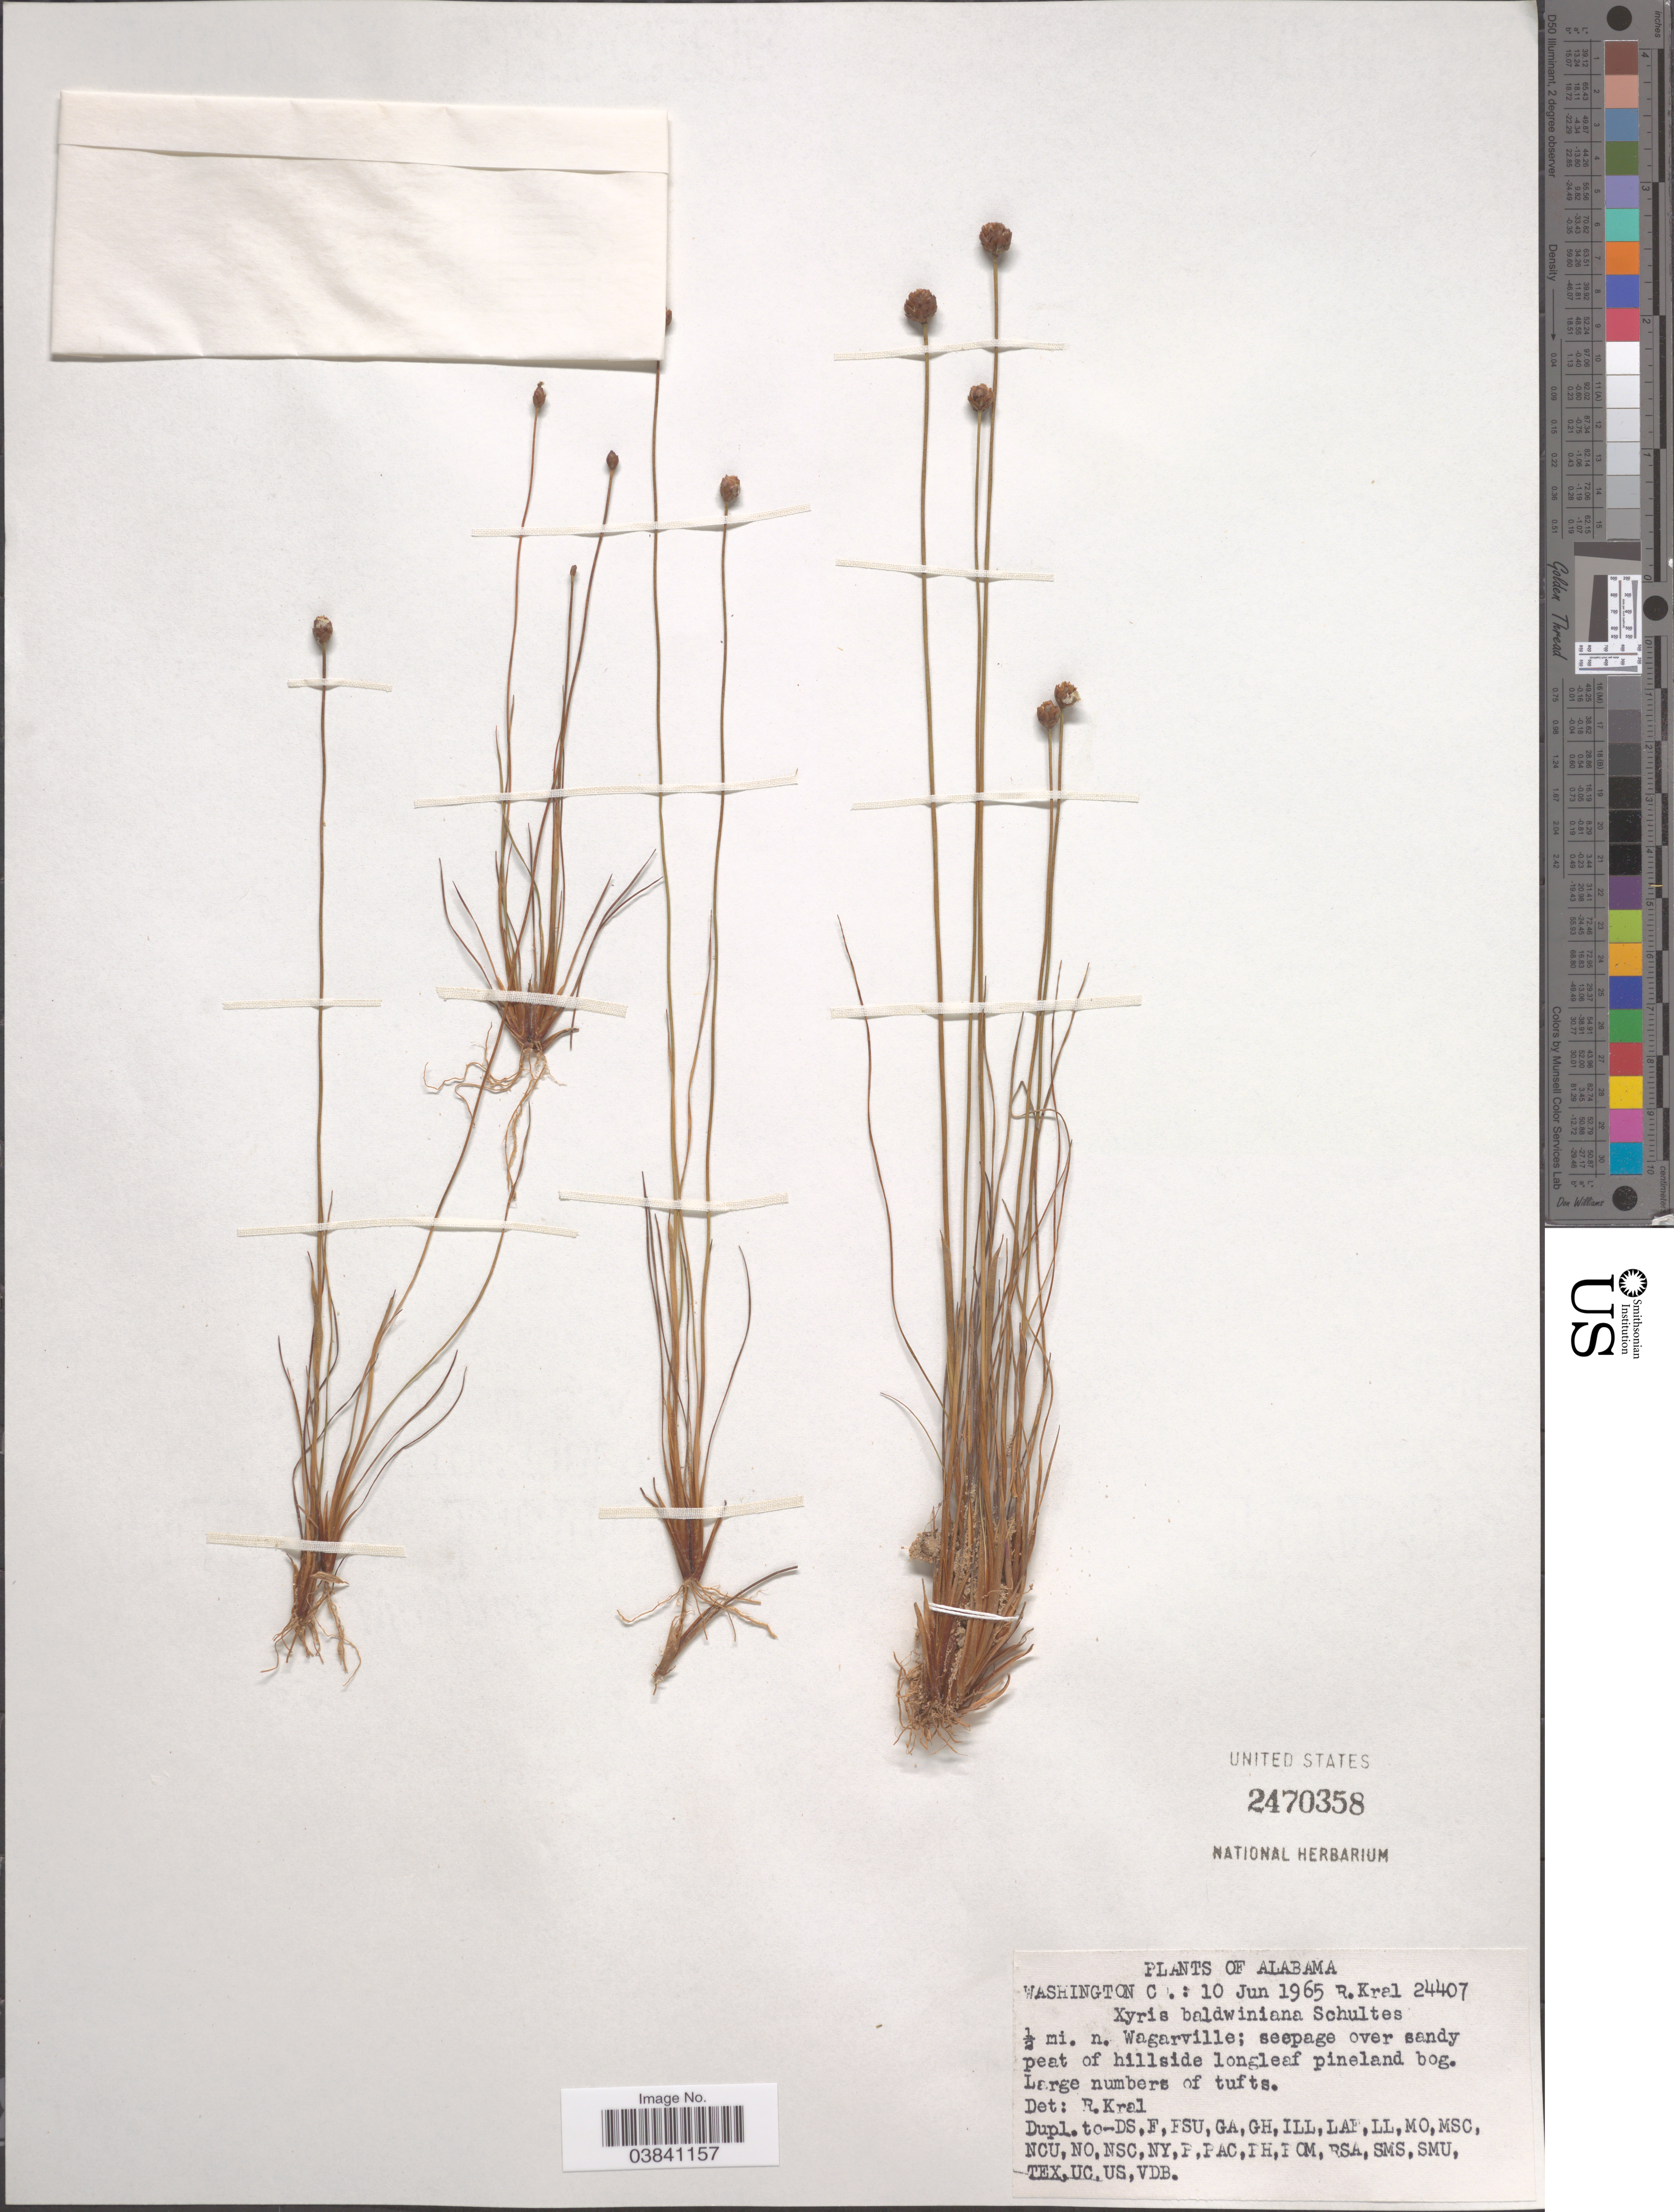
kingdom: Plantae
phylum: Tracheophyta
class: Liliopsida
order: Poales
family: Xyridaceae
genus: Xyris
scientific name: Xyris baldwiniana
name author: Schult.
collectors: R. Kral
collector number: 24407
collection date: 1965-06-10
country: United States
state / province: Alabama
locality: Washington Co.: ½ mi. n. Wagarville.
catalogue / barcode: US 2470358